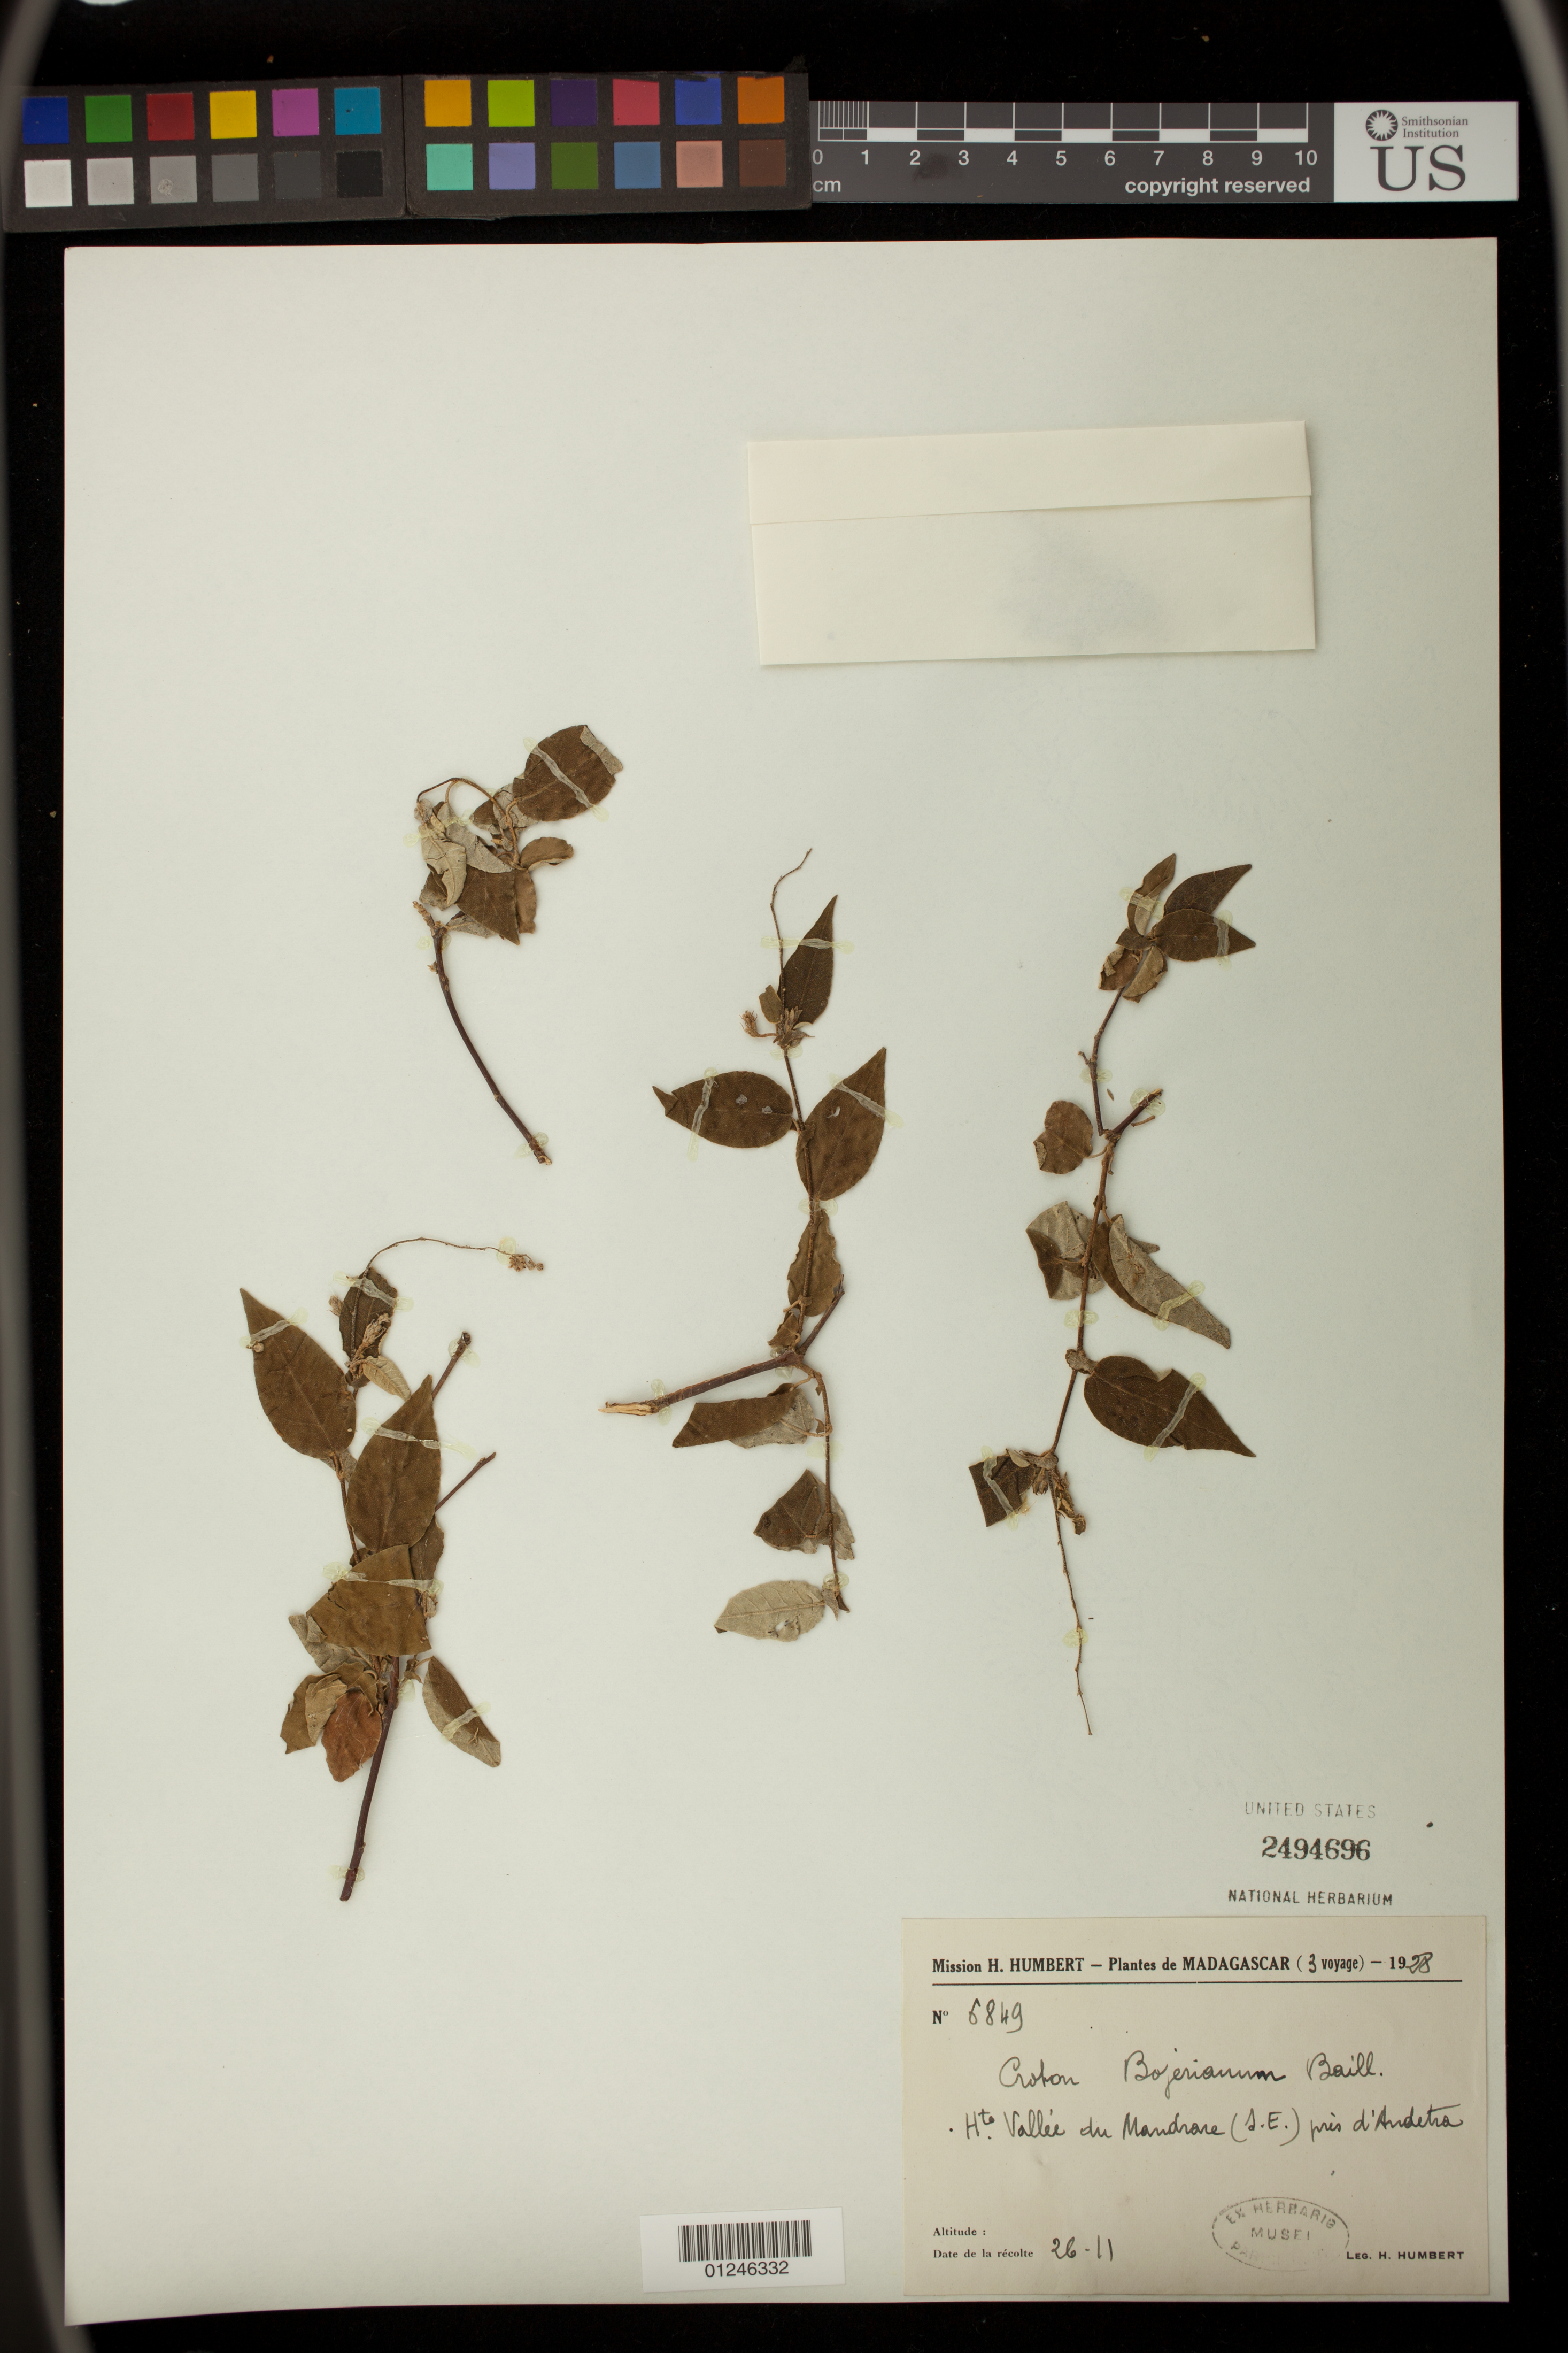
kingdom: Plantae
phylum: Tracheophyta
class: Magnoliopsida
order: Malpighiales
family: Euphorbiaceae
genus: Croton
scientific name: Croton bojerianum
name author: Baill.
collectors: H. Humbert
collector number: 6849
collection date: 1928-11-26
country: Madagascar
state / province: Atsimo-Andrefana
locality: Hte. Vallee du Mandrare (SE) pris d'Andetra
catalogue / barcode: US 2494696